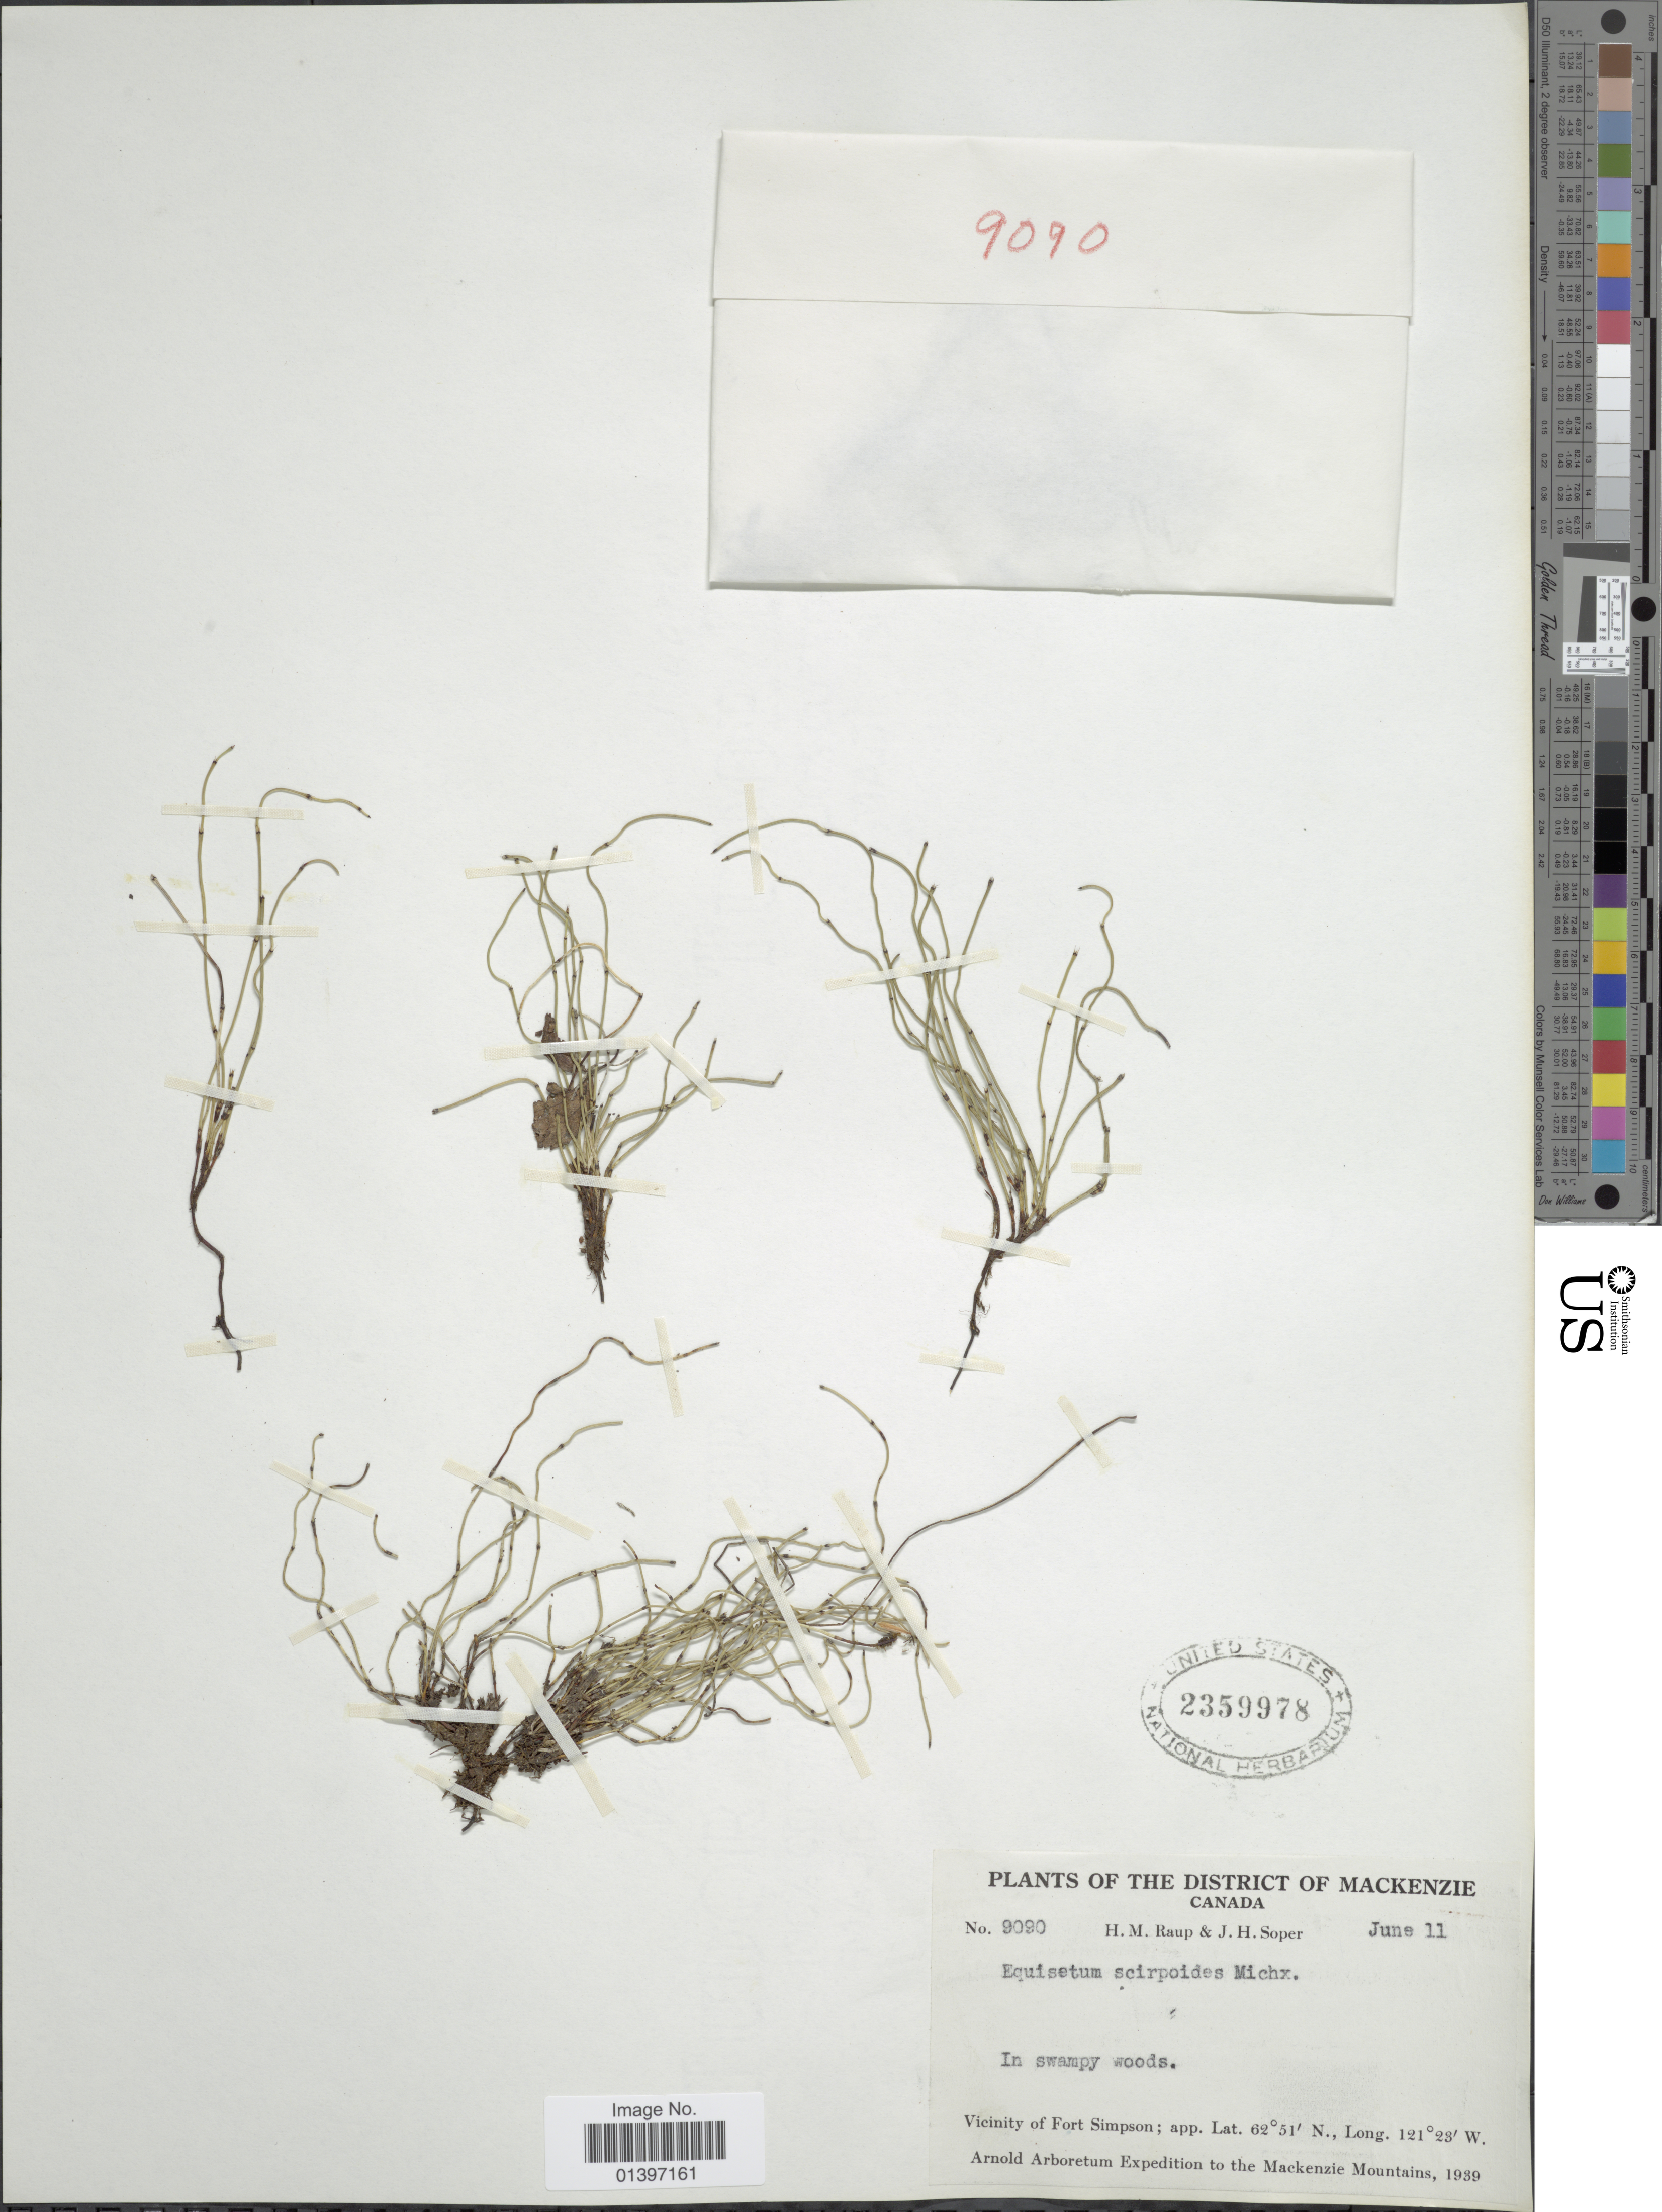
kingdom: Plantae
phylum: Tracheophyta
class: Polypodiopsida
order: Equisetales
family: Equisetaceae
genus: Equisetum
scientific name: Equisetum scirpoides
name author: Michx.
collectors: H. Raup & J. H. Soper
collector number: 9090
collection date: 1939-06-11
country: Canada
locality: District of Mackenzie, vicinity of Fort Simpson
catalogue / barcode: US 2359978